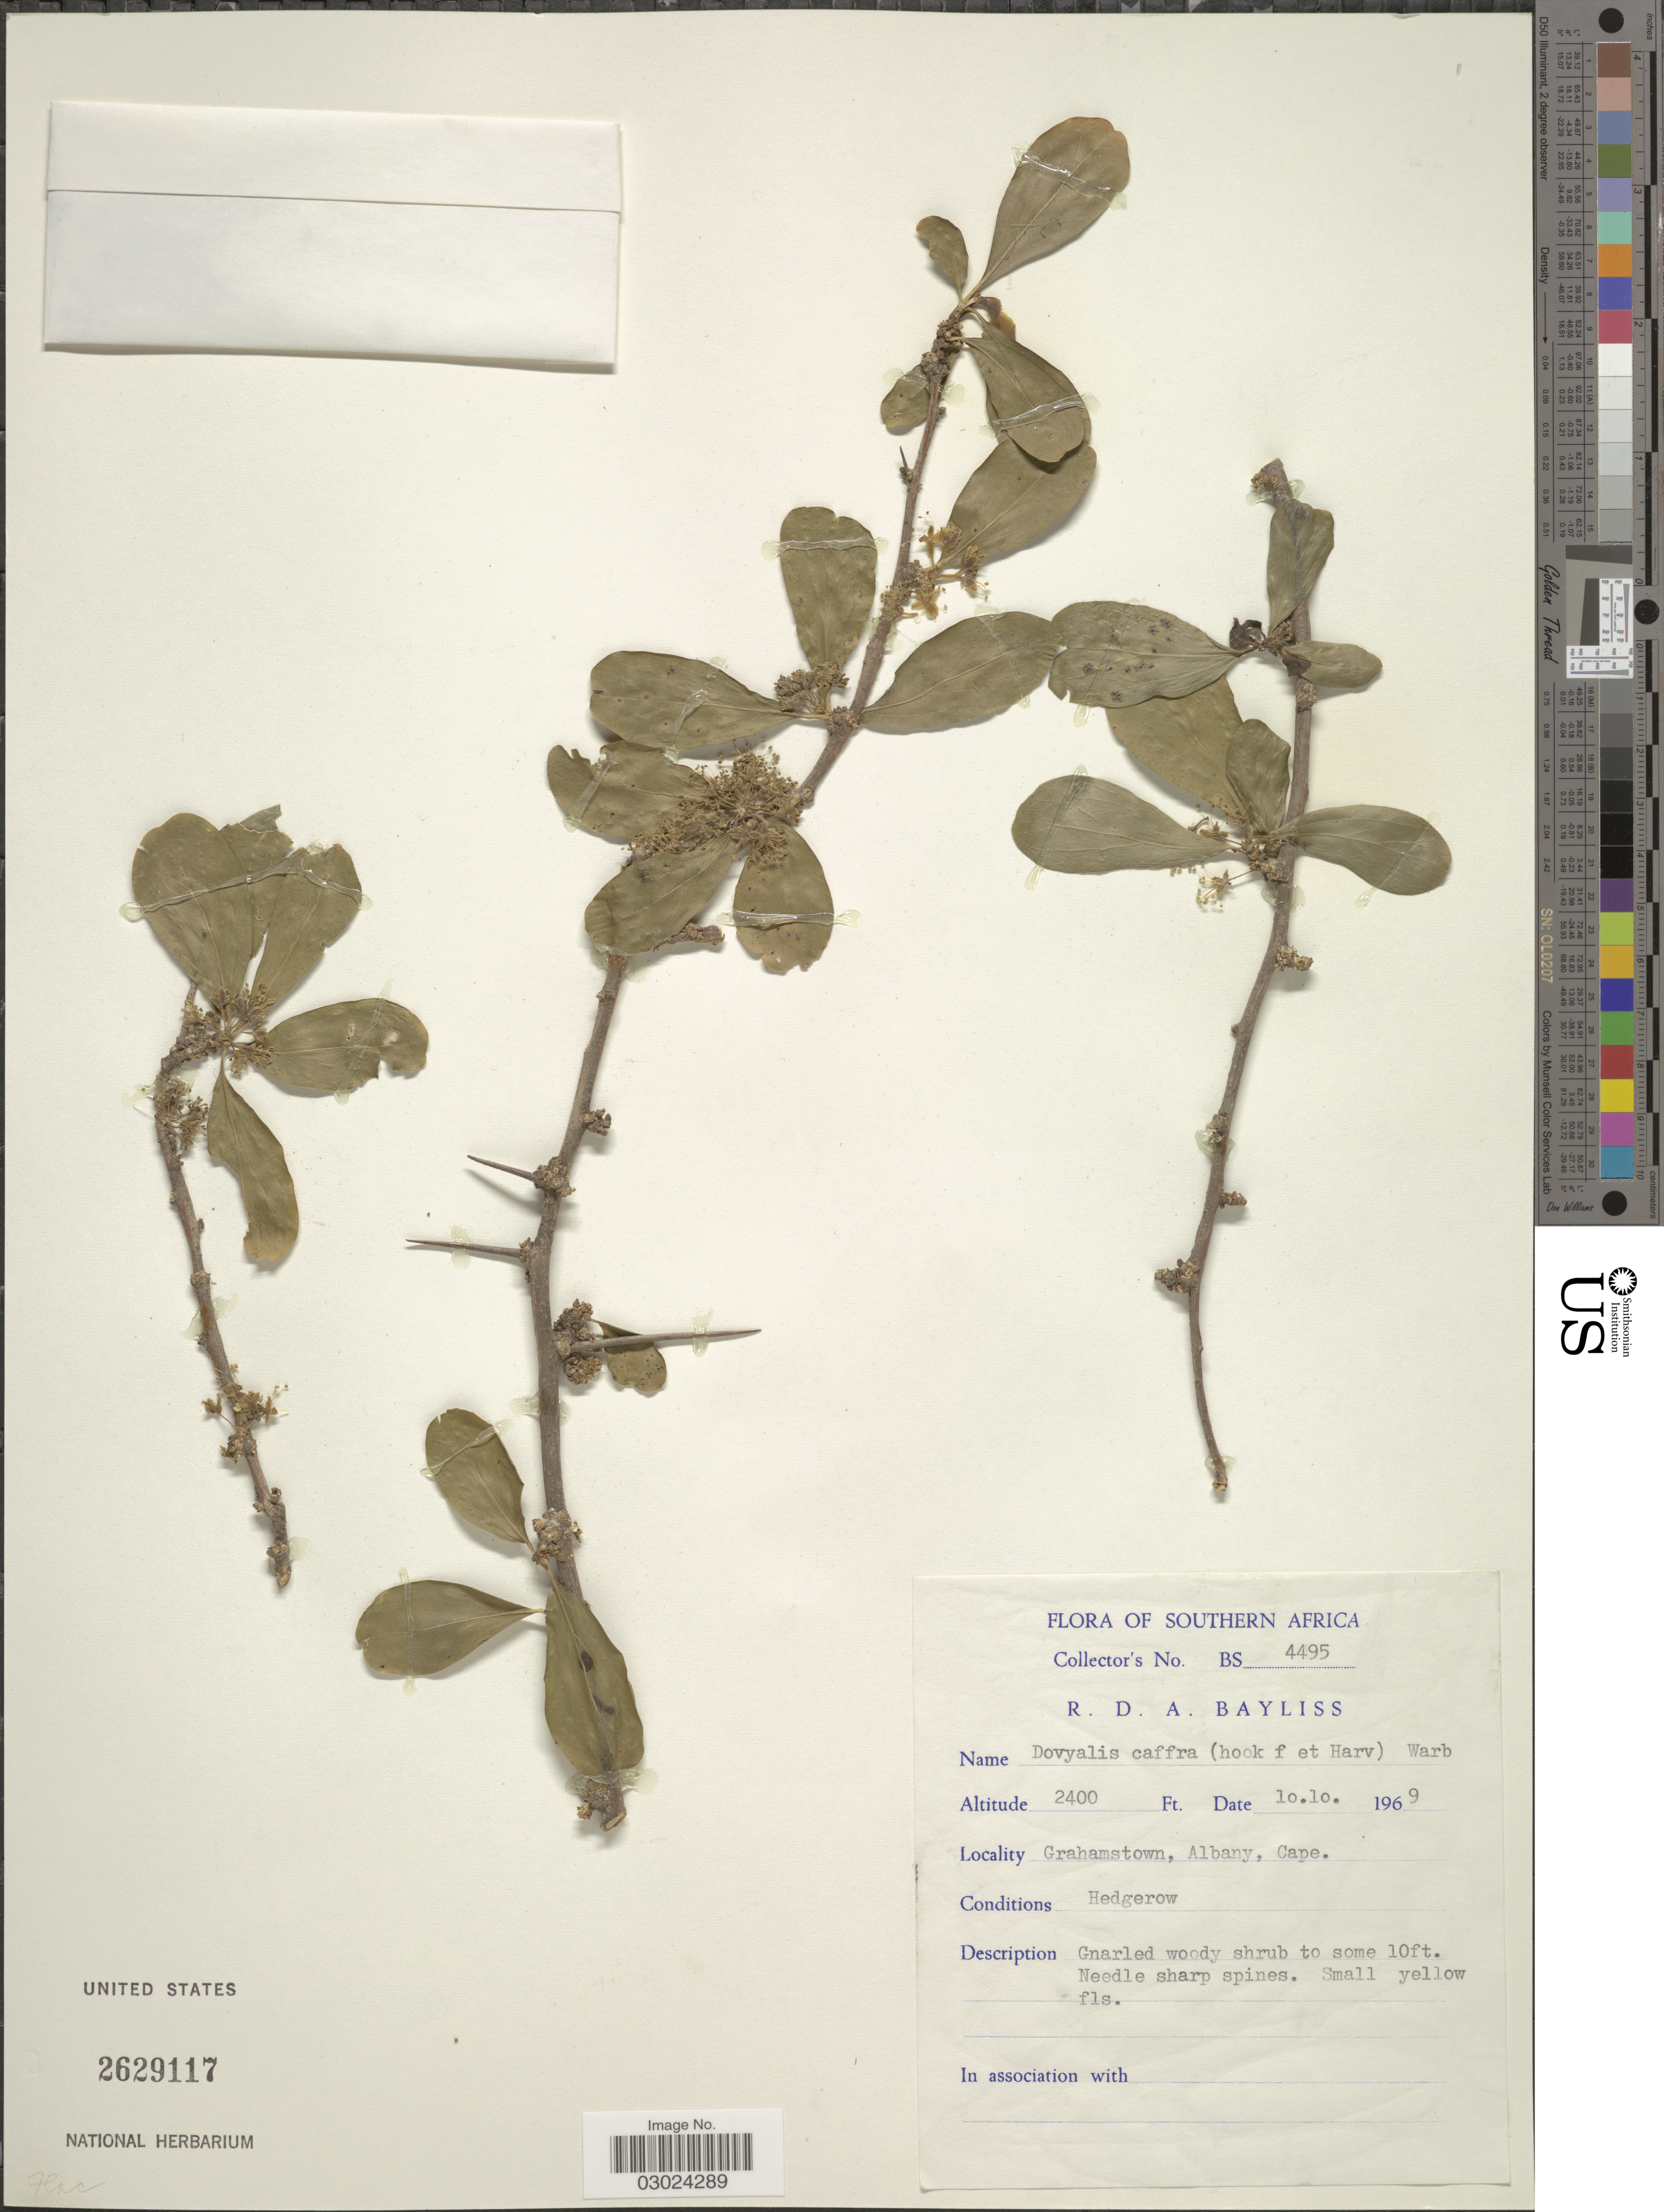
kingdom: Plantae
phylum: Tracheophyta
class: Magnoliopsida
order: Malpighiales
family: Salicaceae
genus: Dovyalis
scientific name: Dovyalis caffra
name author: (Hook. f. & Harv.) Warb.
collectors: R. Bayliss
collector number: BS4495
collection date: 1969-10-10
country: South Africa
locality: Grahamstown, Albany, Cape.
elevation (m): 732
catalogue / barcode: US 2629117